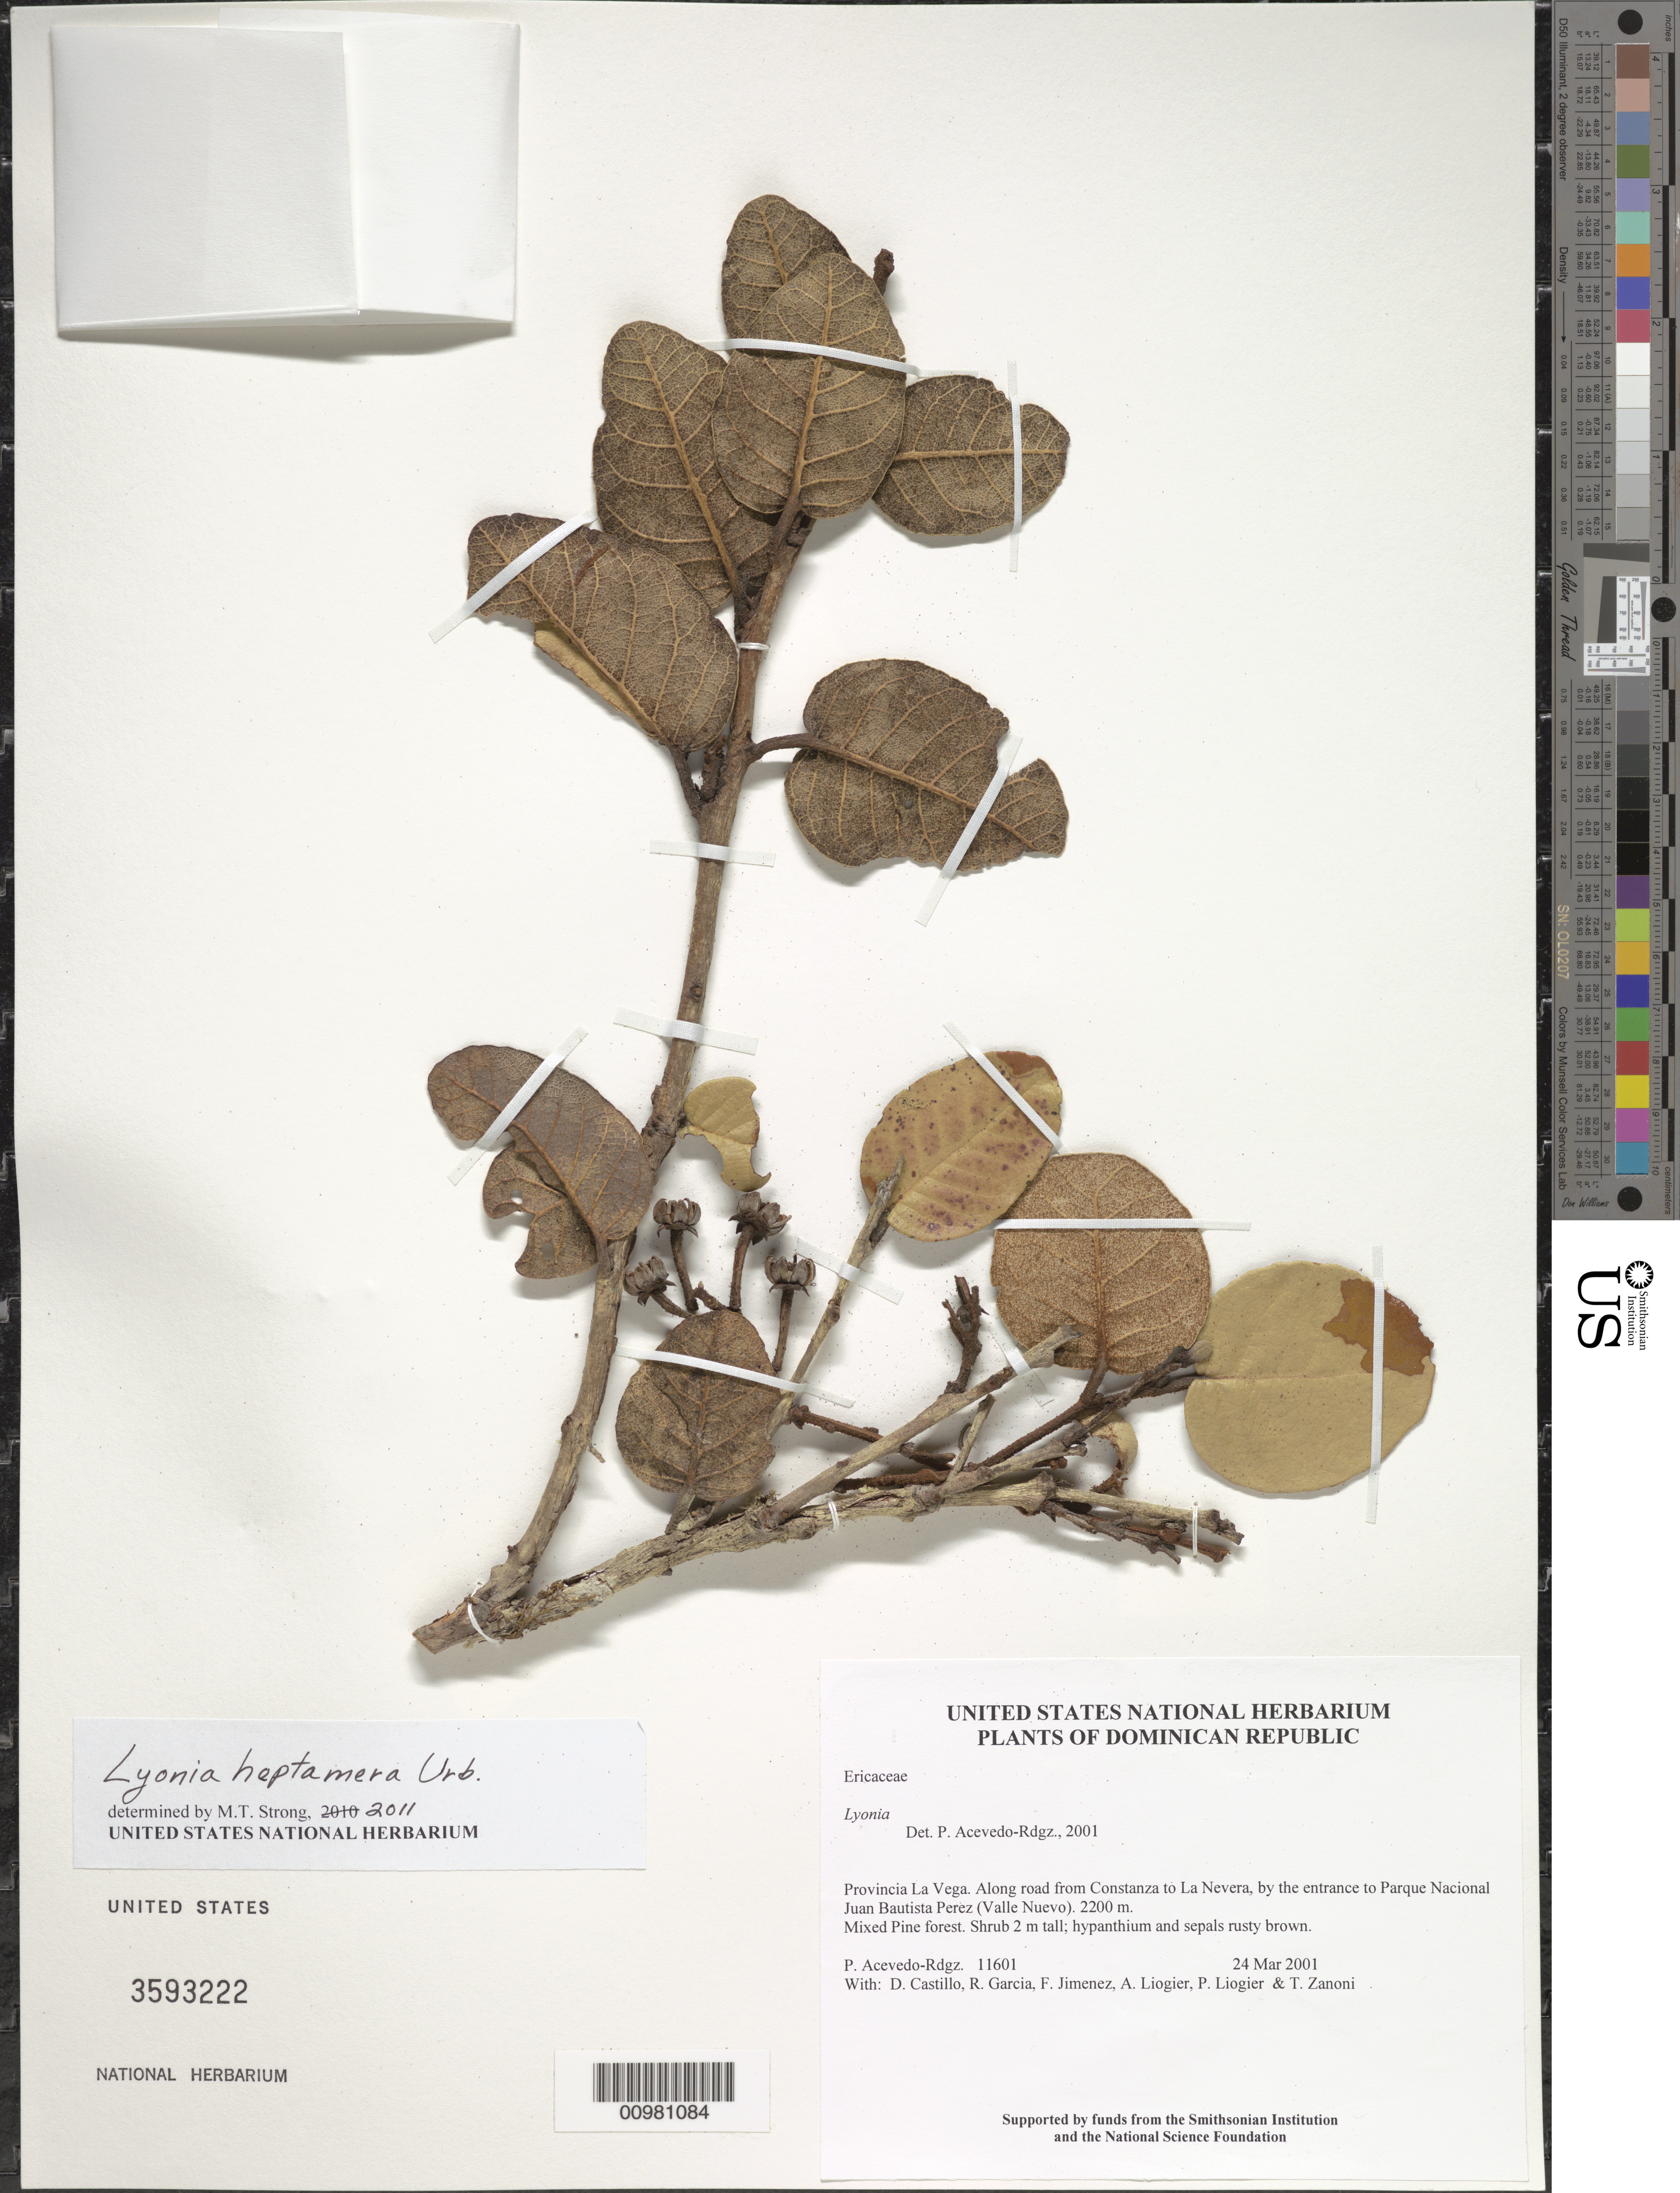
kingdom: Plantae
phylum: Tracheophyta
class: Magnoliopsida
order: Ericales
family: Ericaceae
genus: Lyonia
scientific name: Lyonia heptamera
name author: Urb.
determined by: Strong, M. T., (US), Smithsonian Institution - National Museum of Natural History (UNITED STATES)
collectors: P. Acevedo-Rodr., D. Castillo, R. G. García, F. Jimenez, A. H. Liogier, M. P. Liogier & T. A. Zanoni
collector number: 11601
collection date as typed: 24 Mar 2001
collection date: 2001-03-24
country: Dominican Republic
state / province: La Vega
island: Hispaniola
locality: Provincia La Vega. Along road from Constanza to La Nevera, by the entrance to Parque Nacional Juan Bautista Perez (Valle Nuevo).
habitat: Mixed Pine forest.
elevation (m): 2200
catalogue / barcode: US 3593222